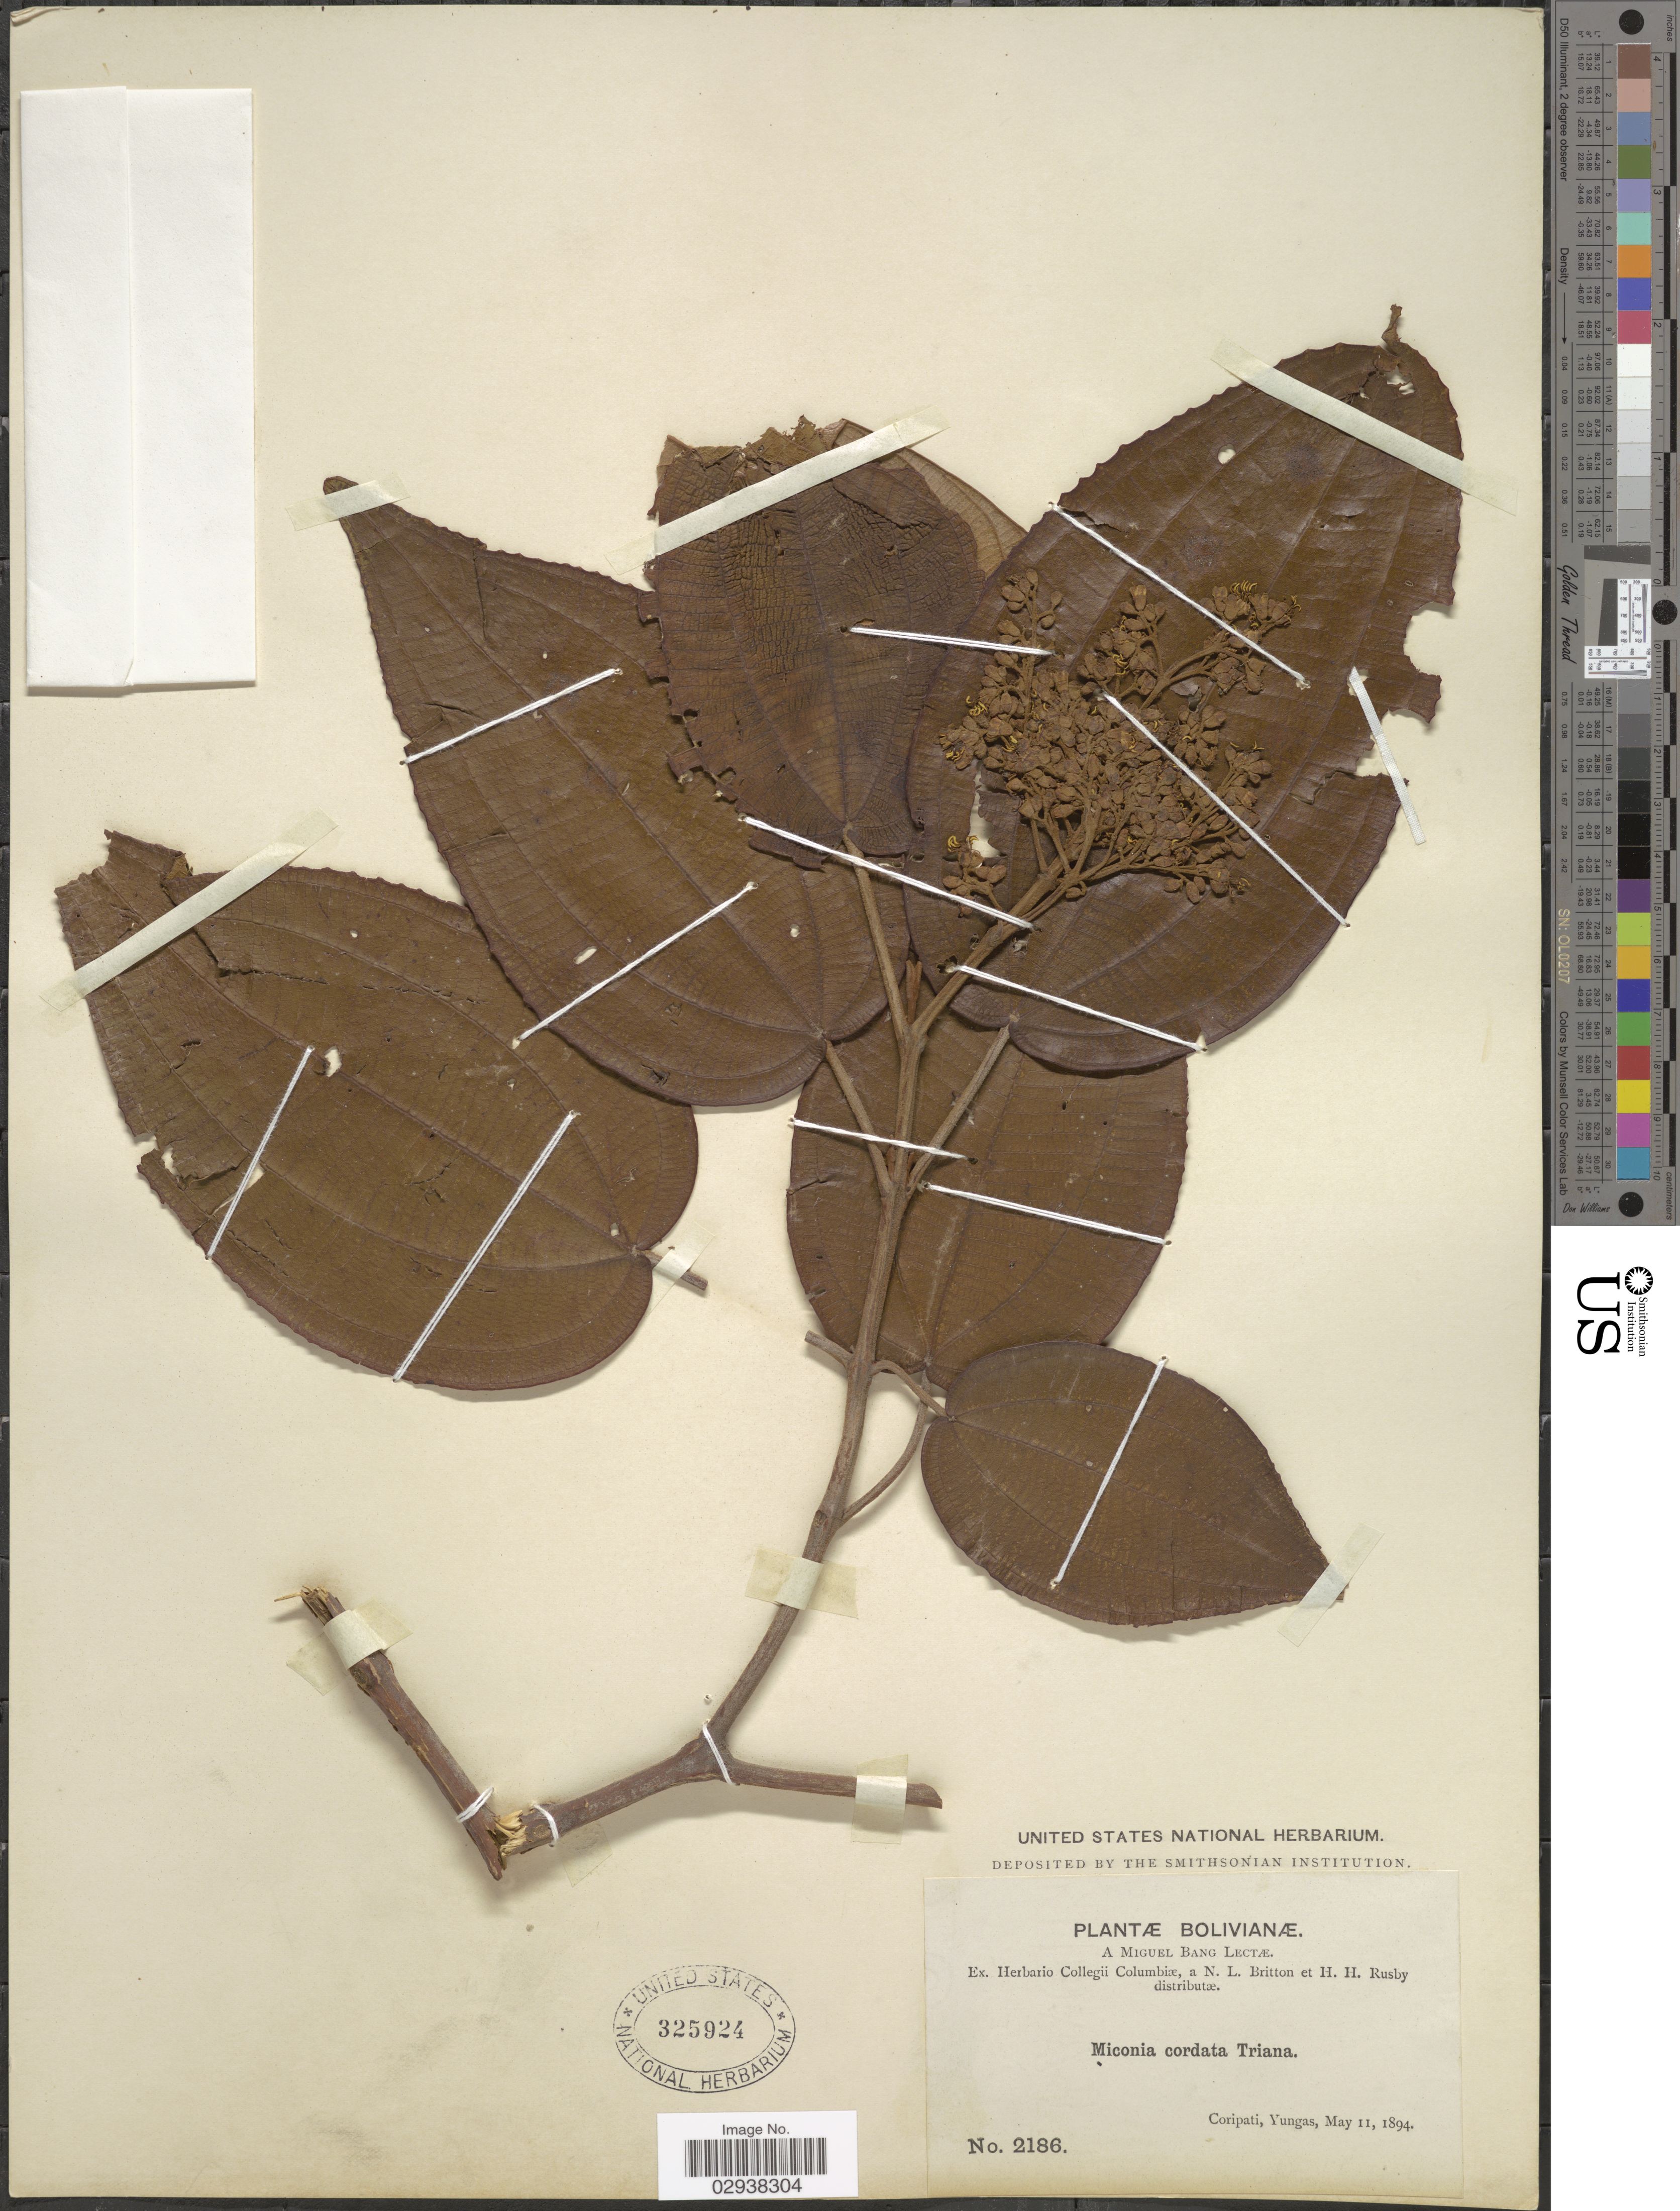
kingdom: Plantae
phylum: Tracheophyta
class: Magnoliopsida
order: Myrtales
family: Melastomataceae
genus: Miconia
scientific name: Miconia cordata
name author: Triana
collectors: M. Bang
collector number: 2186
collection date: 1894-05-11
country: Bolivia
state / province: La Paz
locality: Coripati, Yungas.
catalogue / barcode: US 325924